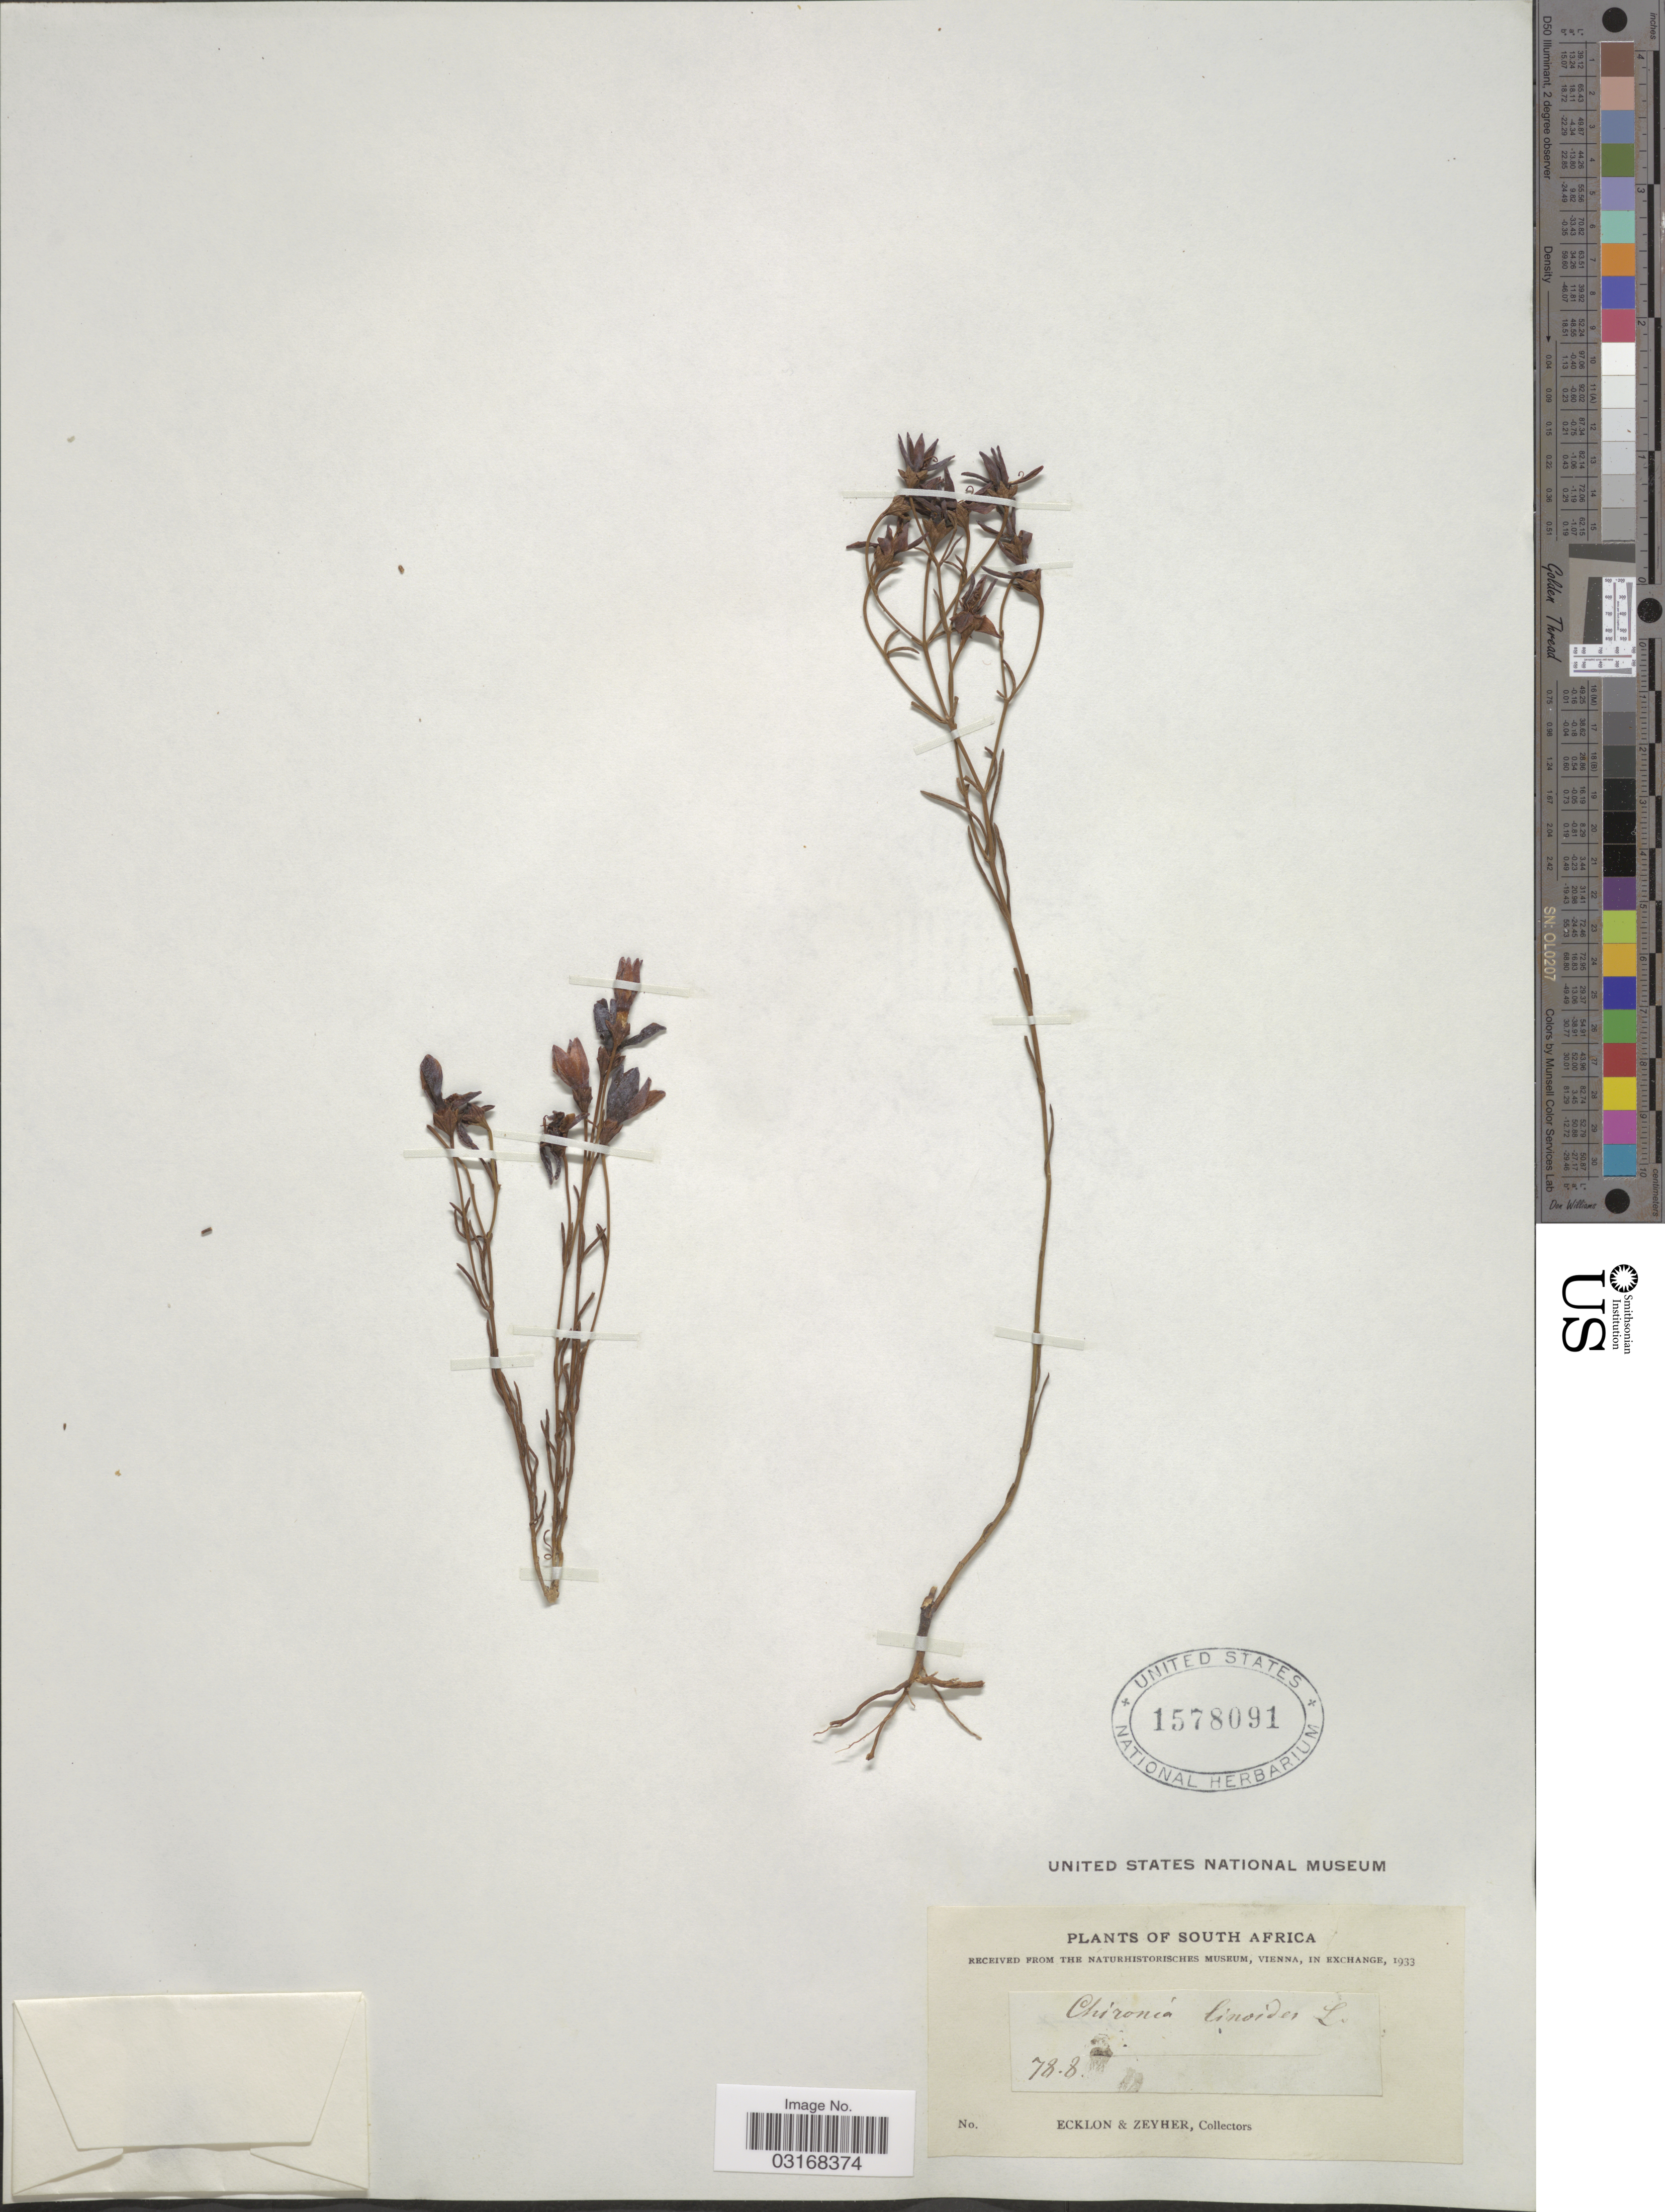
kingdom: Plantae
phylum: Tracheophyta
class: Magnoliopsida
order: Gentianales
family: Gentianaceae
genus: Chironia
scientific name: Chironia linoides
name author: L.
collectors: -. Ecklon & -. Zeyher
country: South Africa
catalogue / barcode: US 1578091